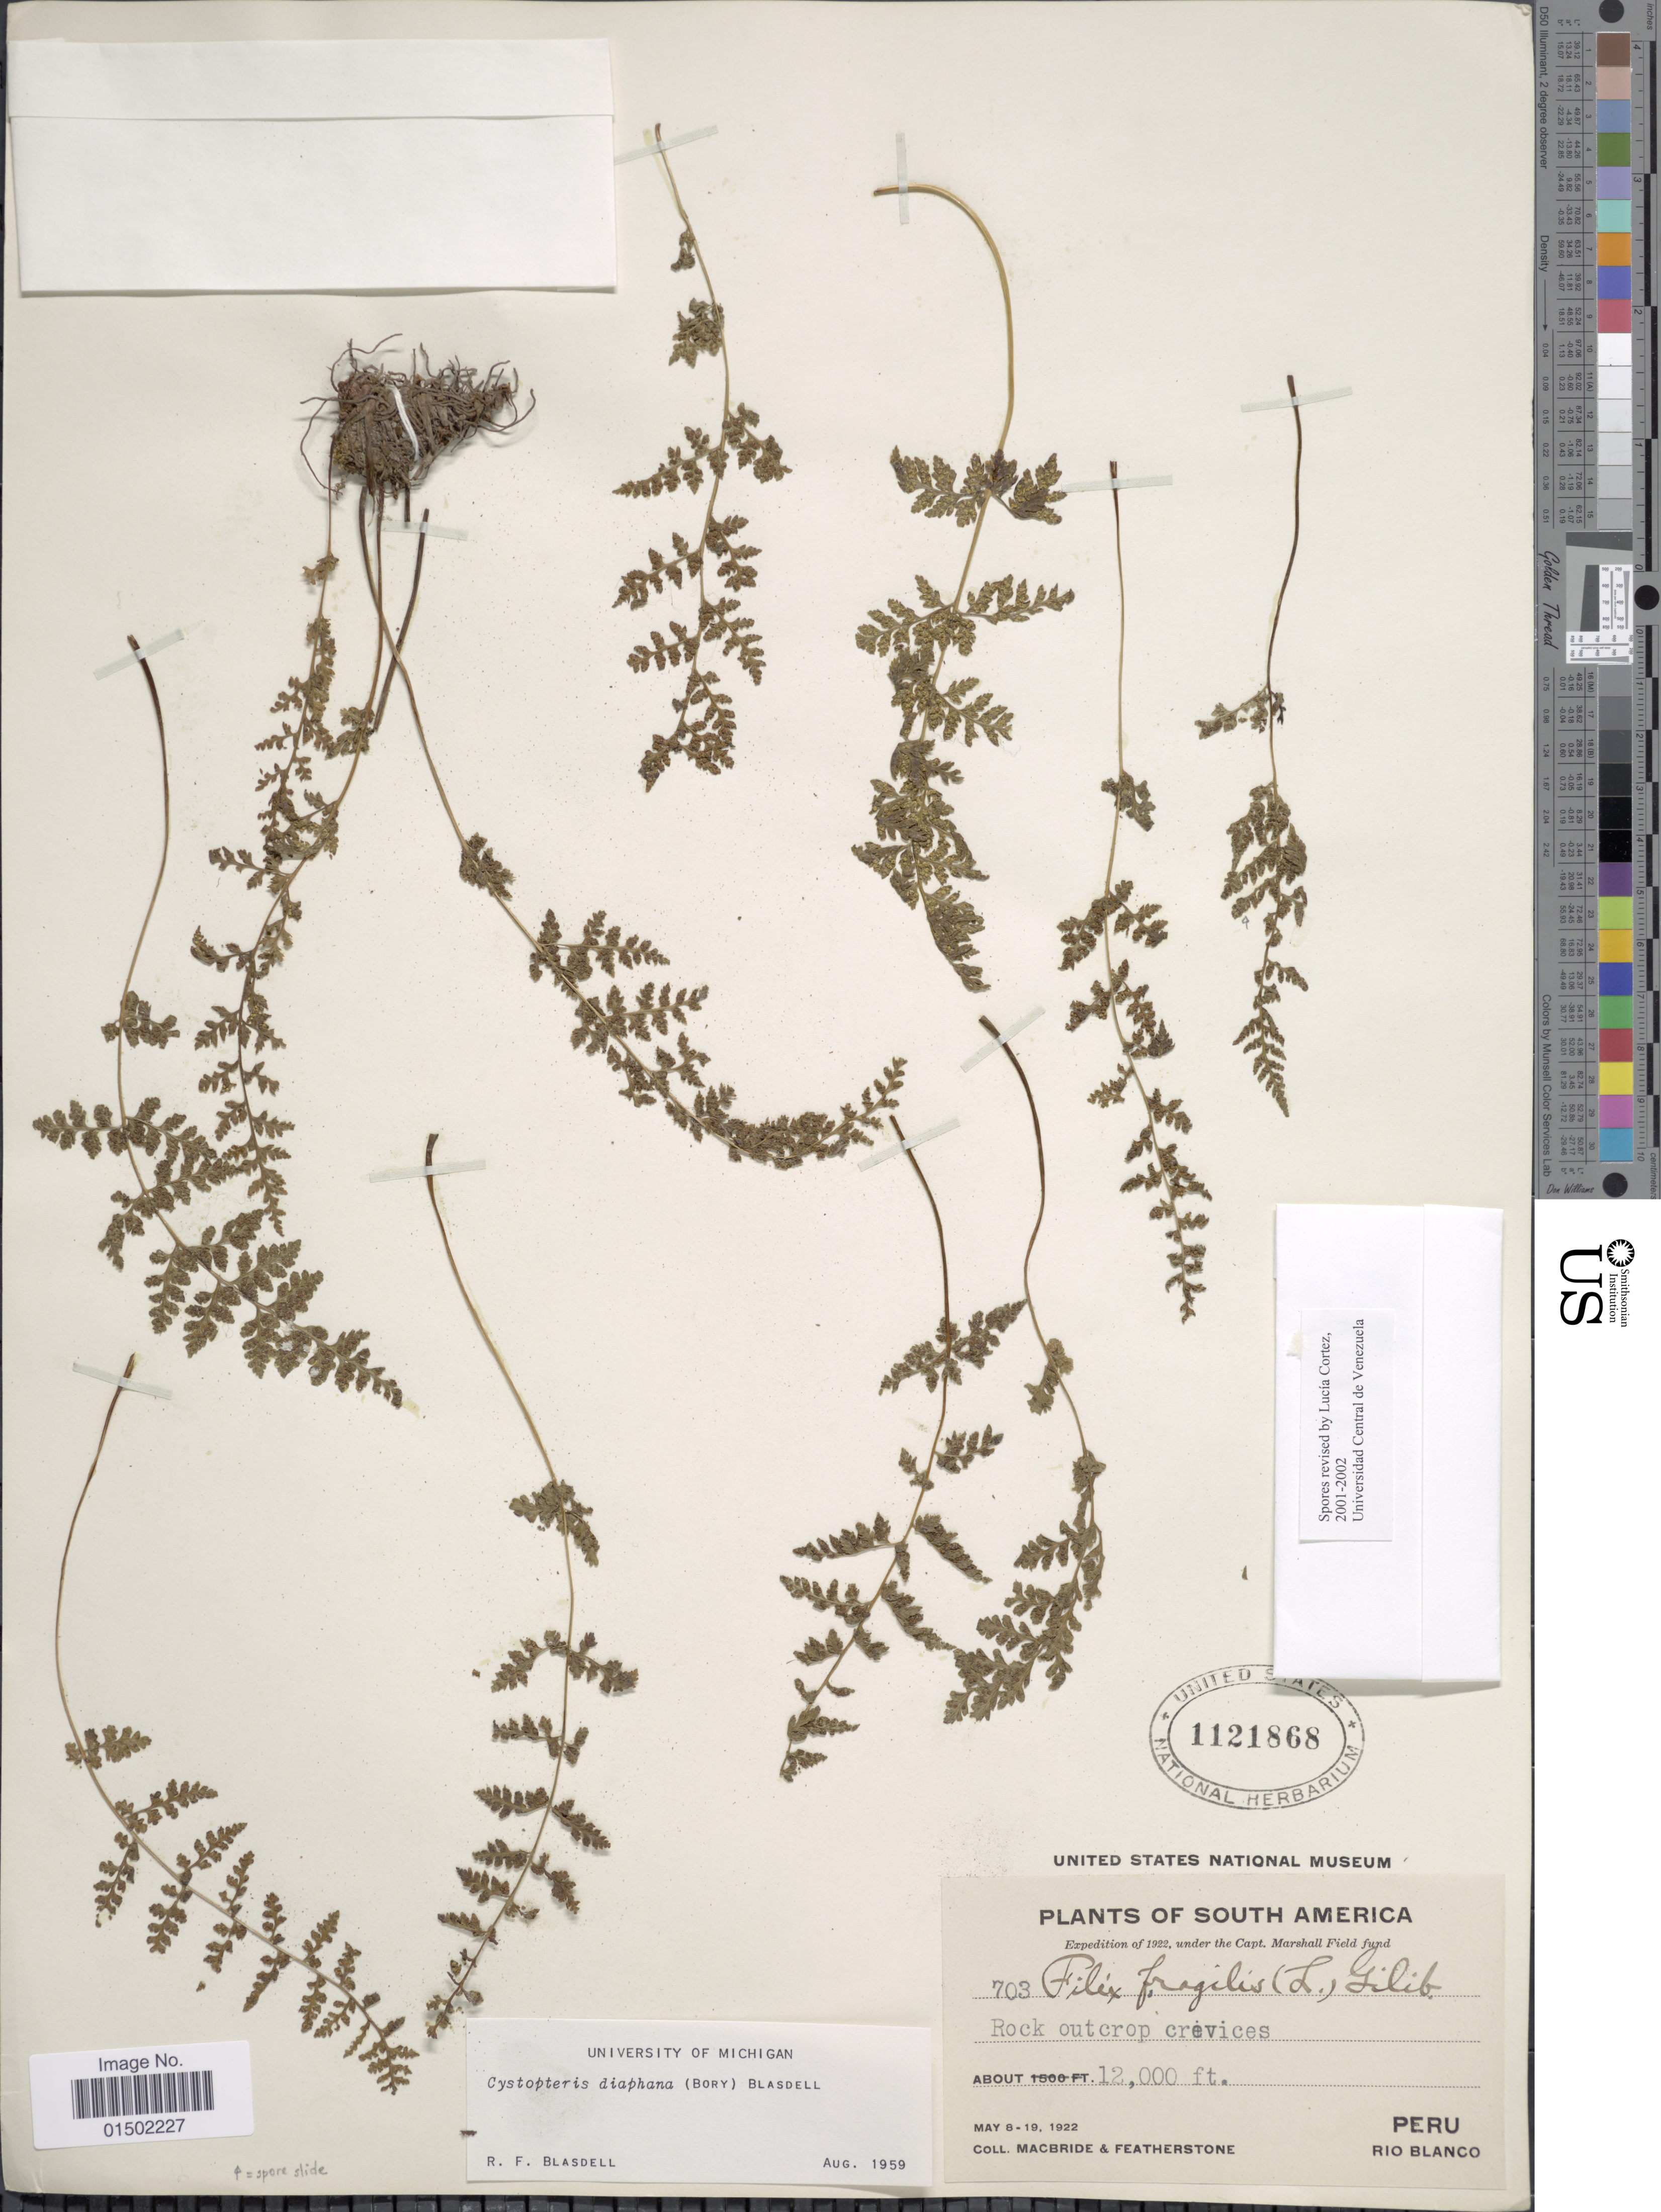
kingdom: Plantae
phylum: Tracheophyta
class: Polypodiopsida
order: Polypodiales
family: Cystopteridaceae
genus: Cystopteris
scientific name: Cystopteris diaphana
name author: (Bory) Blasdell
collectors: Macbride, -- & -. Featherstone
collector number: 703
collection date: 1922-05-08/1922-05-19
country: Peru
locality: Rio Blanco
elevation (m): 3658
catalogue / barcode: US 1121868